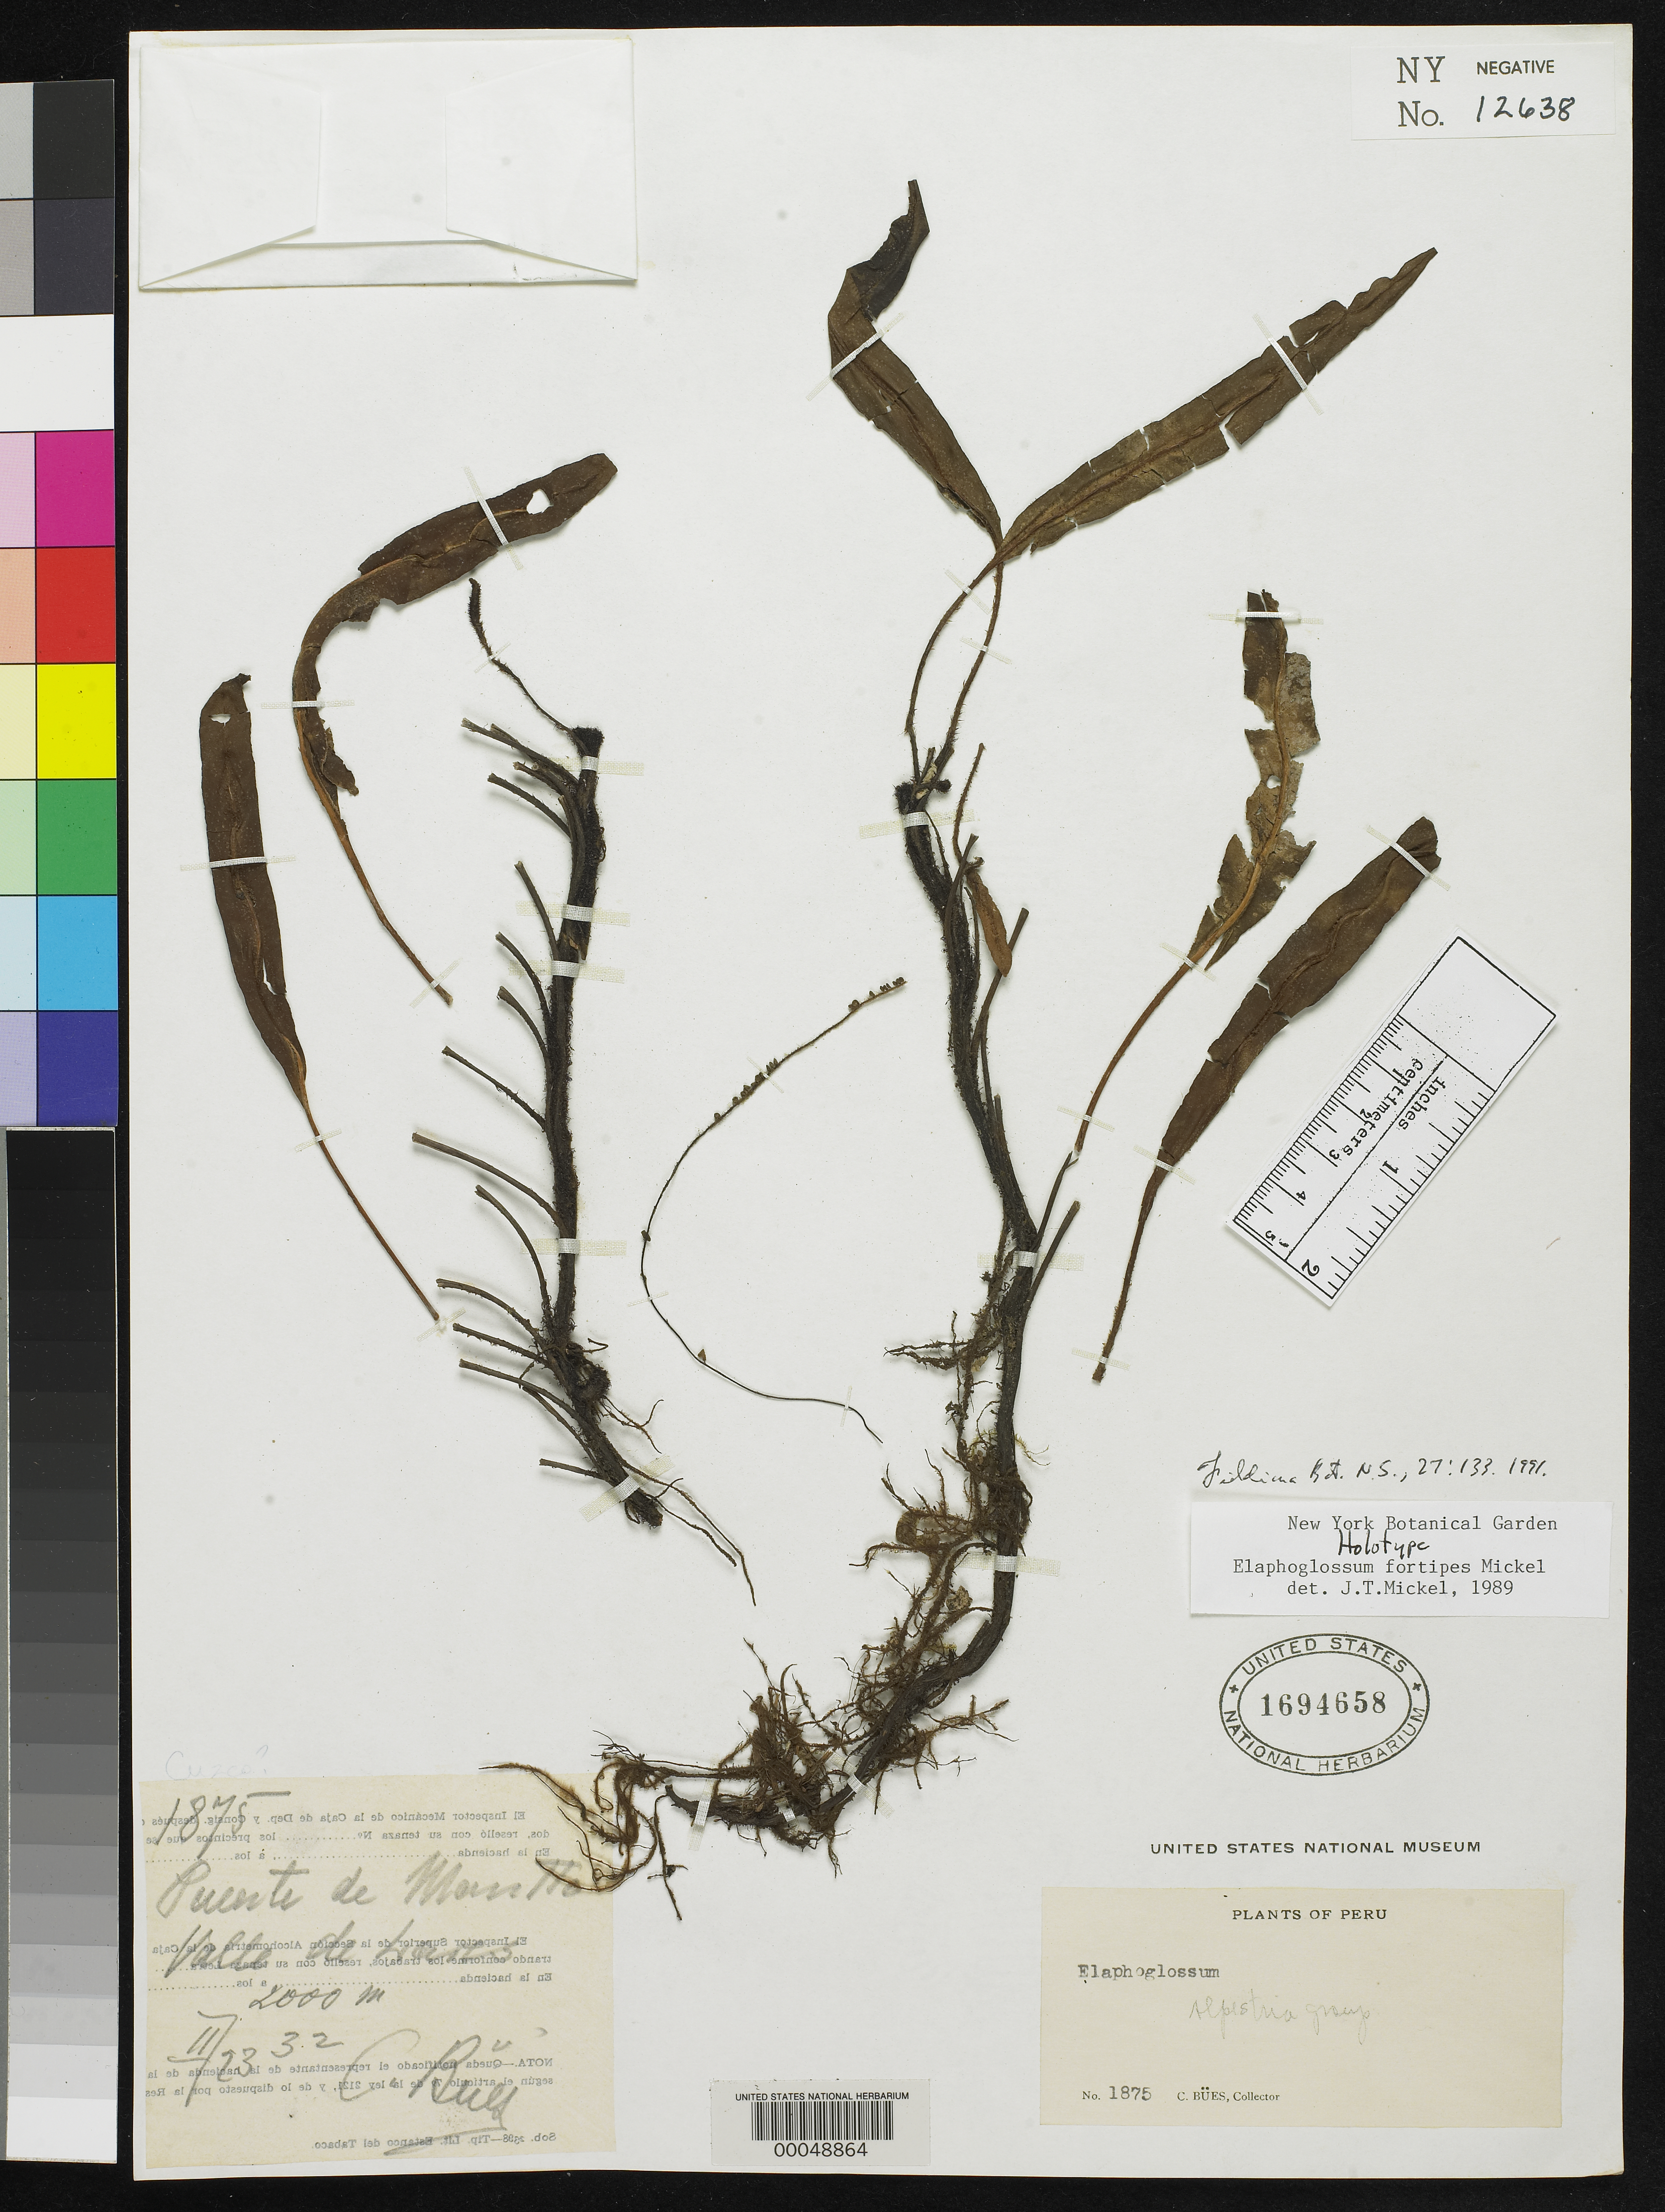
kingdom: Plantae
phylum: Tracheophyta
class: Polypodiopsida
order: Polypodiales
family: Dryopteridaceae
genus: Elaphoglossum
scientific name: Elaphoglossum fortipes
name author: Mickel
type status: Holotype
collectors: C. Bues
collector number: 1875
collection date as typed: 23 Feb 1932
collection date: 1932-02-23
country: Peru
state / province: Cusco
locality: Puente de Mantto [?], Calle de Lares [?]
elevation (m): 2000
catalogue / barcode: US 1694658